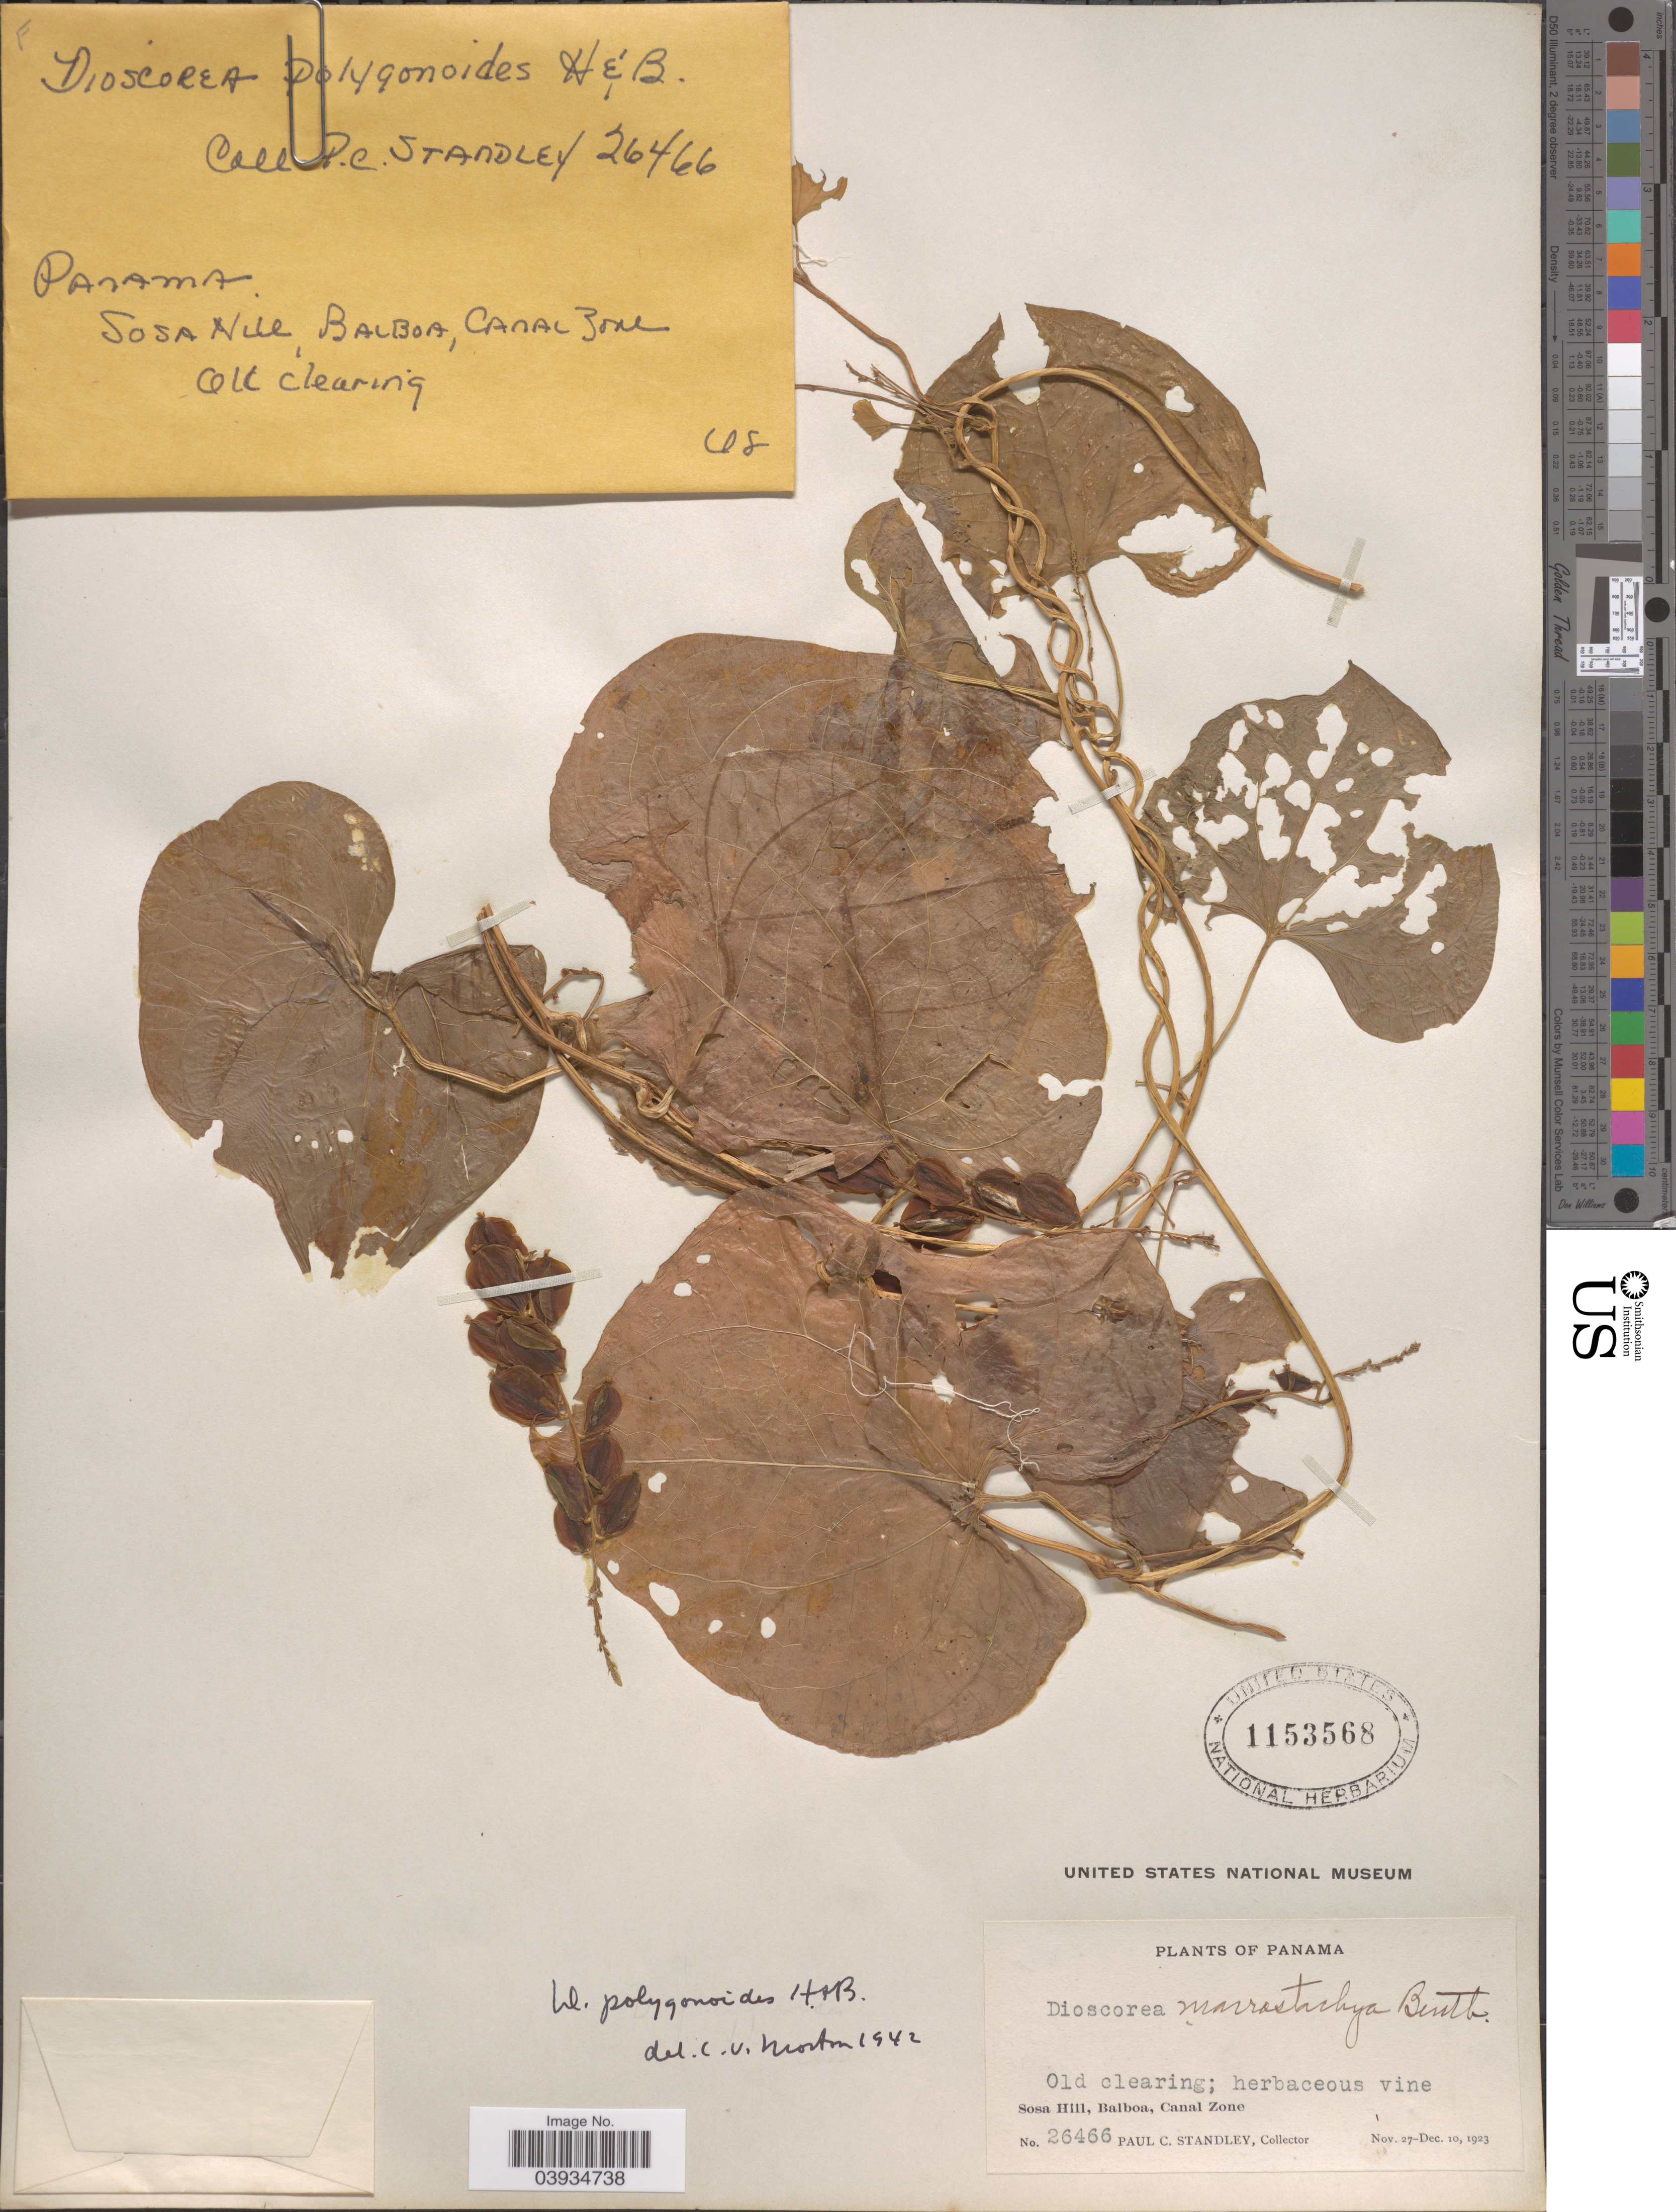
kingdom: Plantae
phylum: Tracheophyta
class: Liliopsida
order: Dioscoreales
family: Dioscoreaceae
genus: Dioscorea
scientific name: Dioscorea polygonoides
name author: Humb. & Bonpl. ex Willd.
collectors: P. C. Standley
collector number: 26466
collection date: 1923-11-27/1923-12-10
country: Panama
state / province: Colón / Panamá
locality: Sosa Hill, Balboa, Canal Zone.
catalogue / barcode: US 1153568